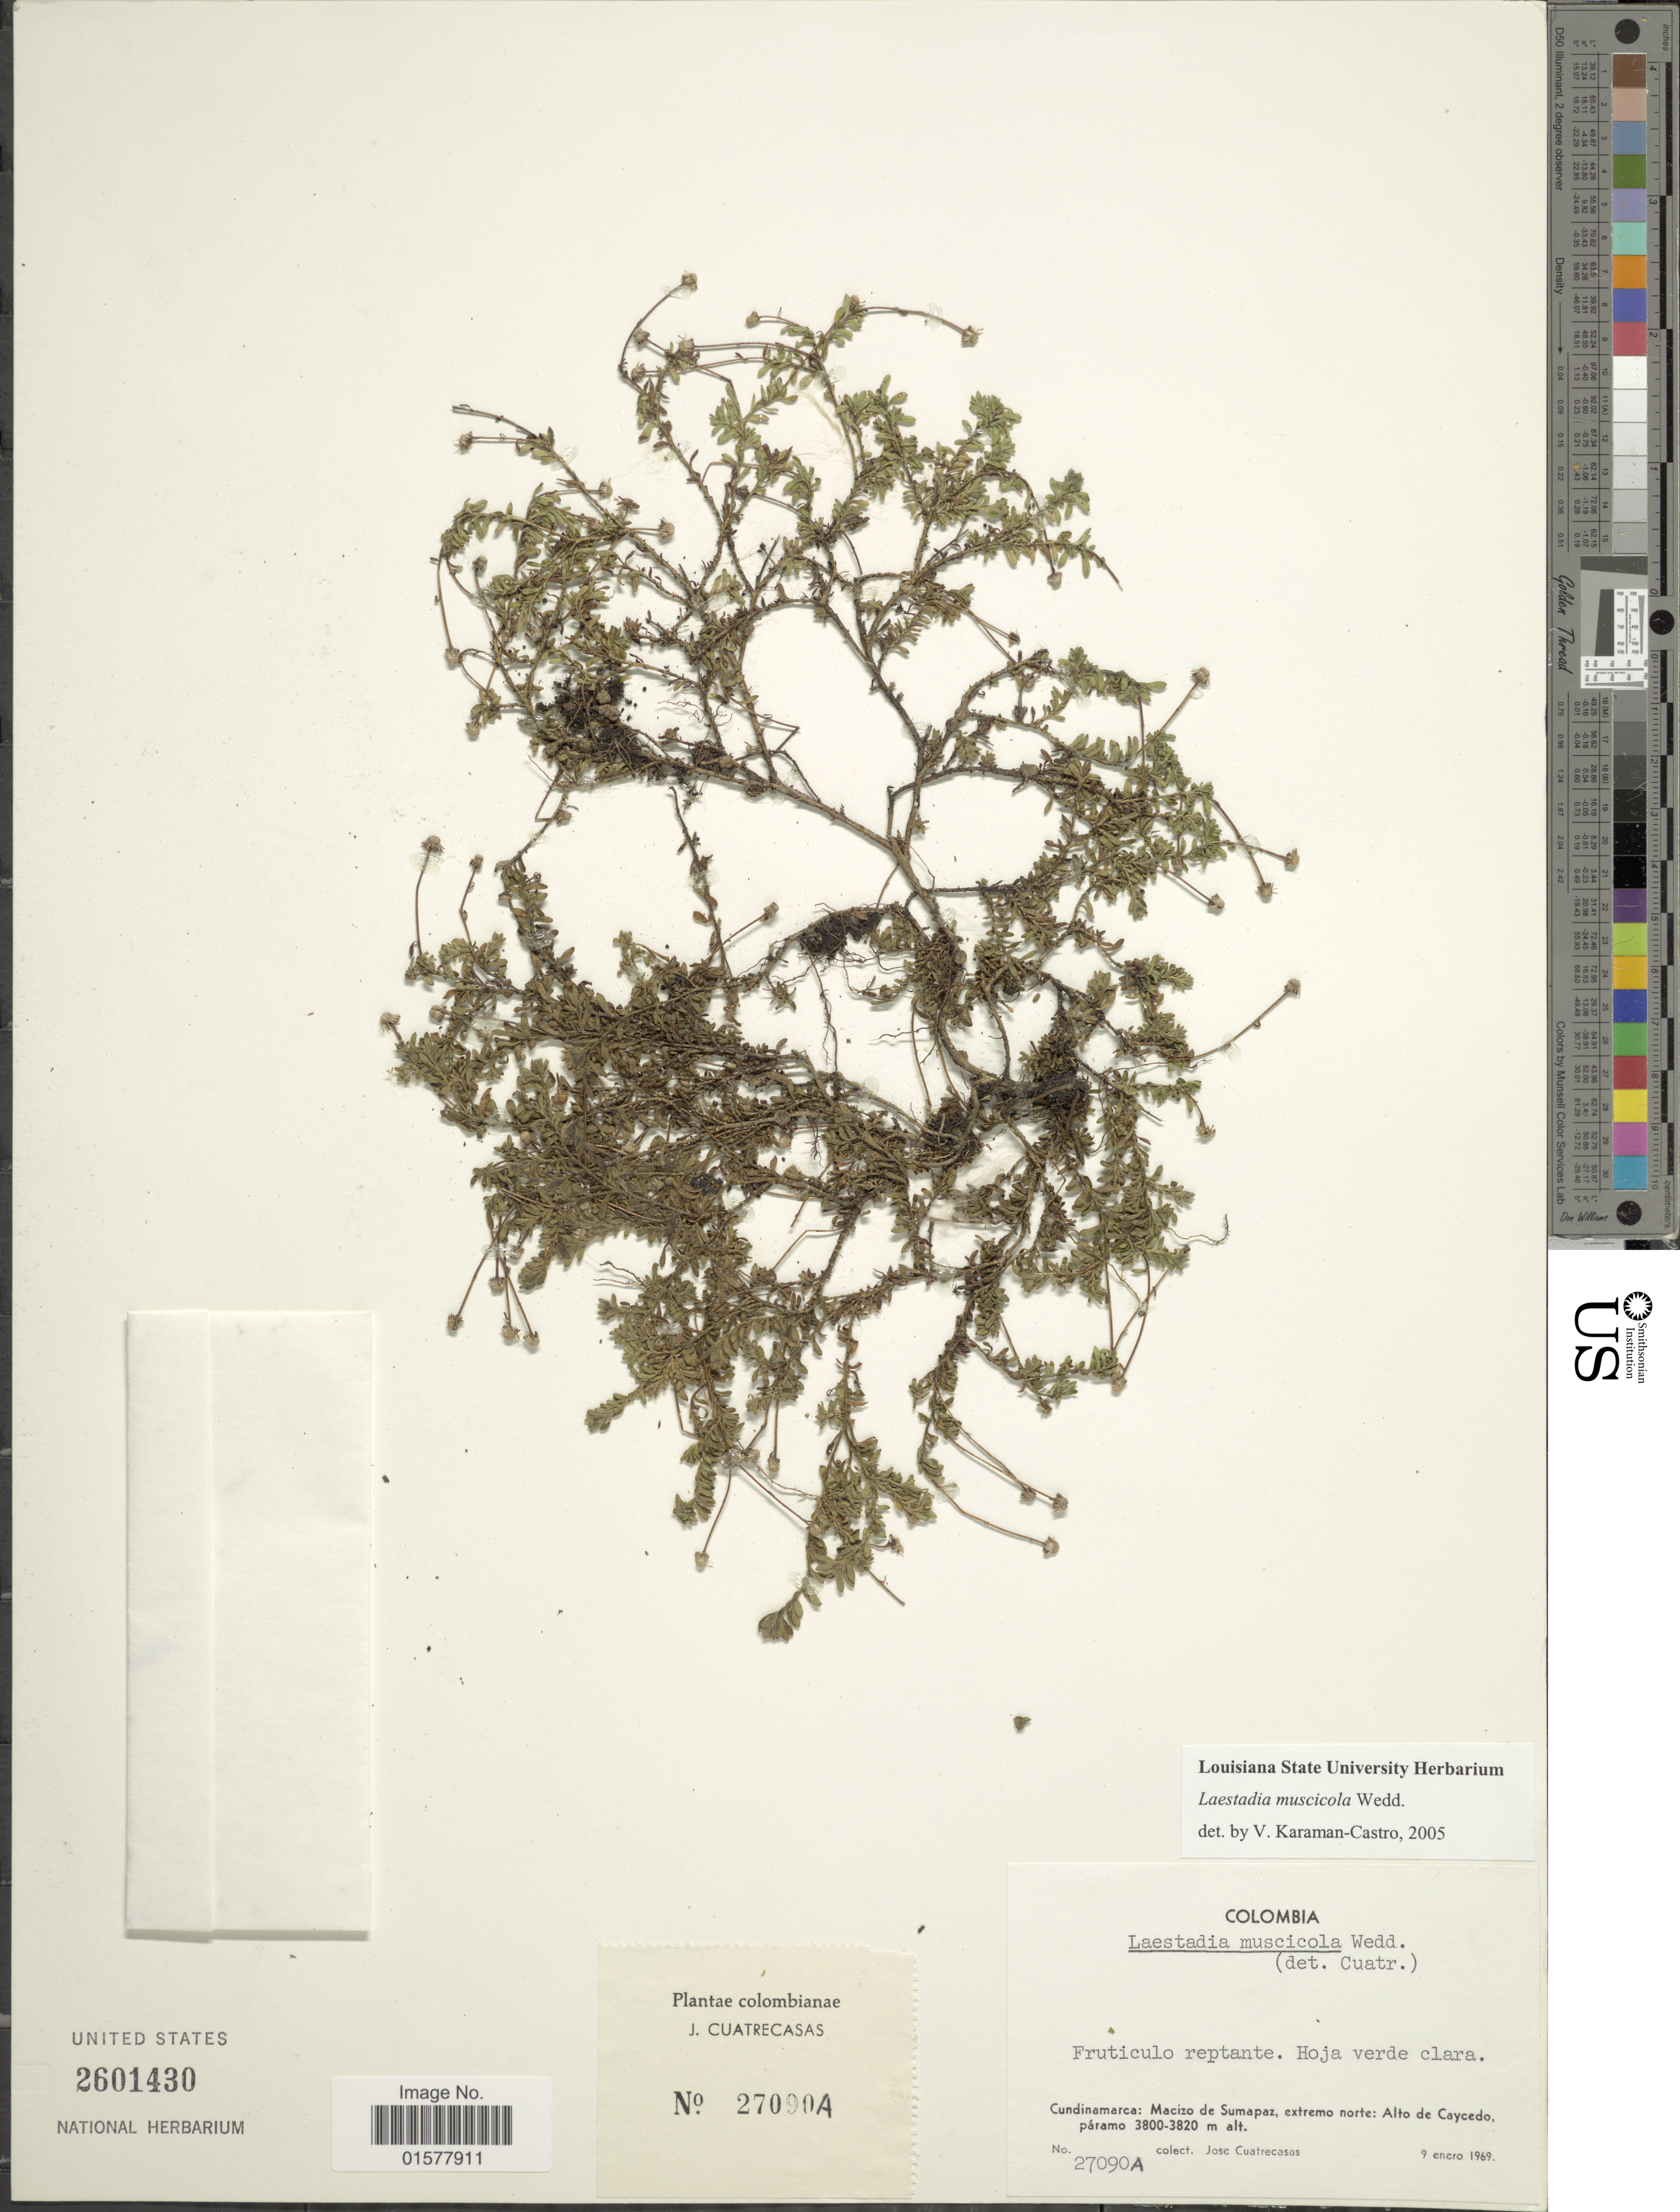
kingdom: Plantae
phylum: Tracheophyta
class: Magnoliopsida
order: Asterales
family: Asteraceae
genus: Laestadia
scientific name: Laestadia muscicola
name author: Wedd.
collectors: J. Cuatrecasas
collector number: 27090A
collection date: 1969-01-09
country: Colombia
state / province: Cundinamarca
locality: Cundinamarca: Macizo de Sumapaz, extremo norte: Alto de Caycedo, paramo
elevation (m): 3800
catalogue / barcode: US 2601430